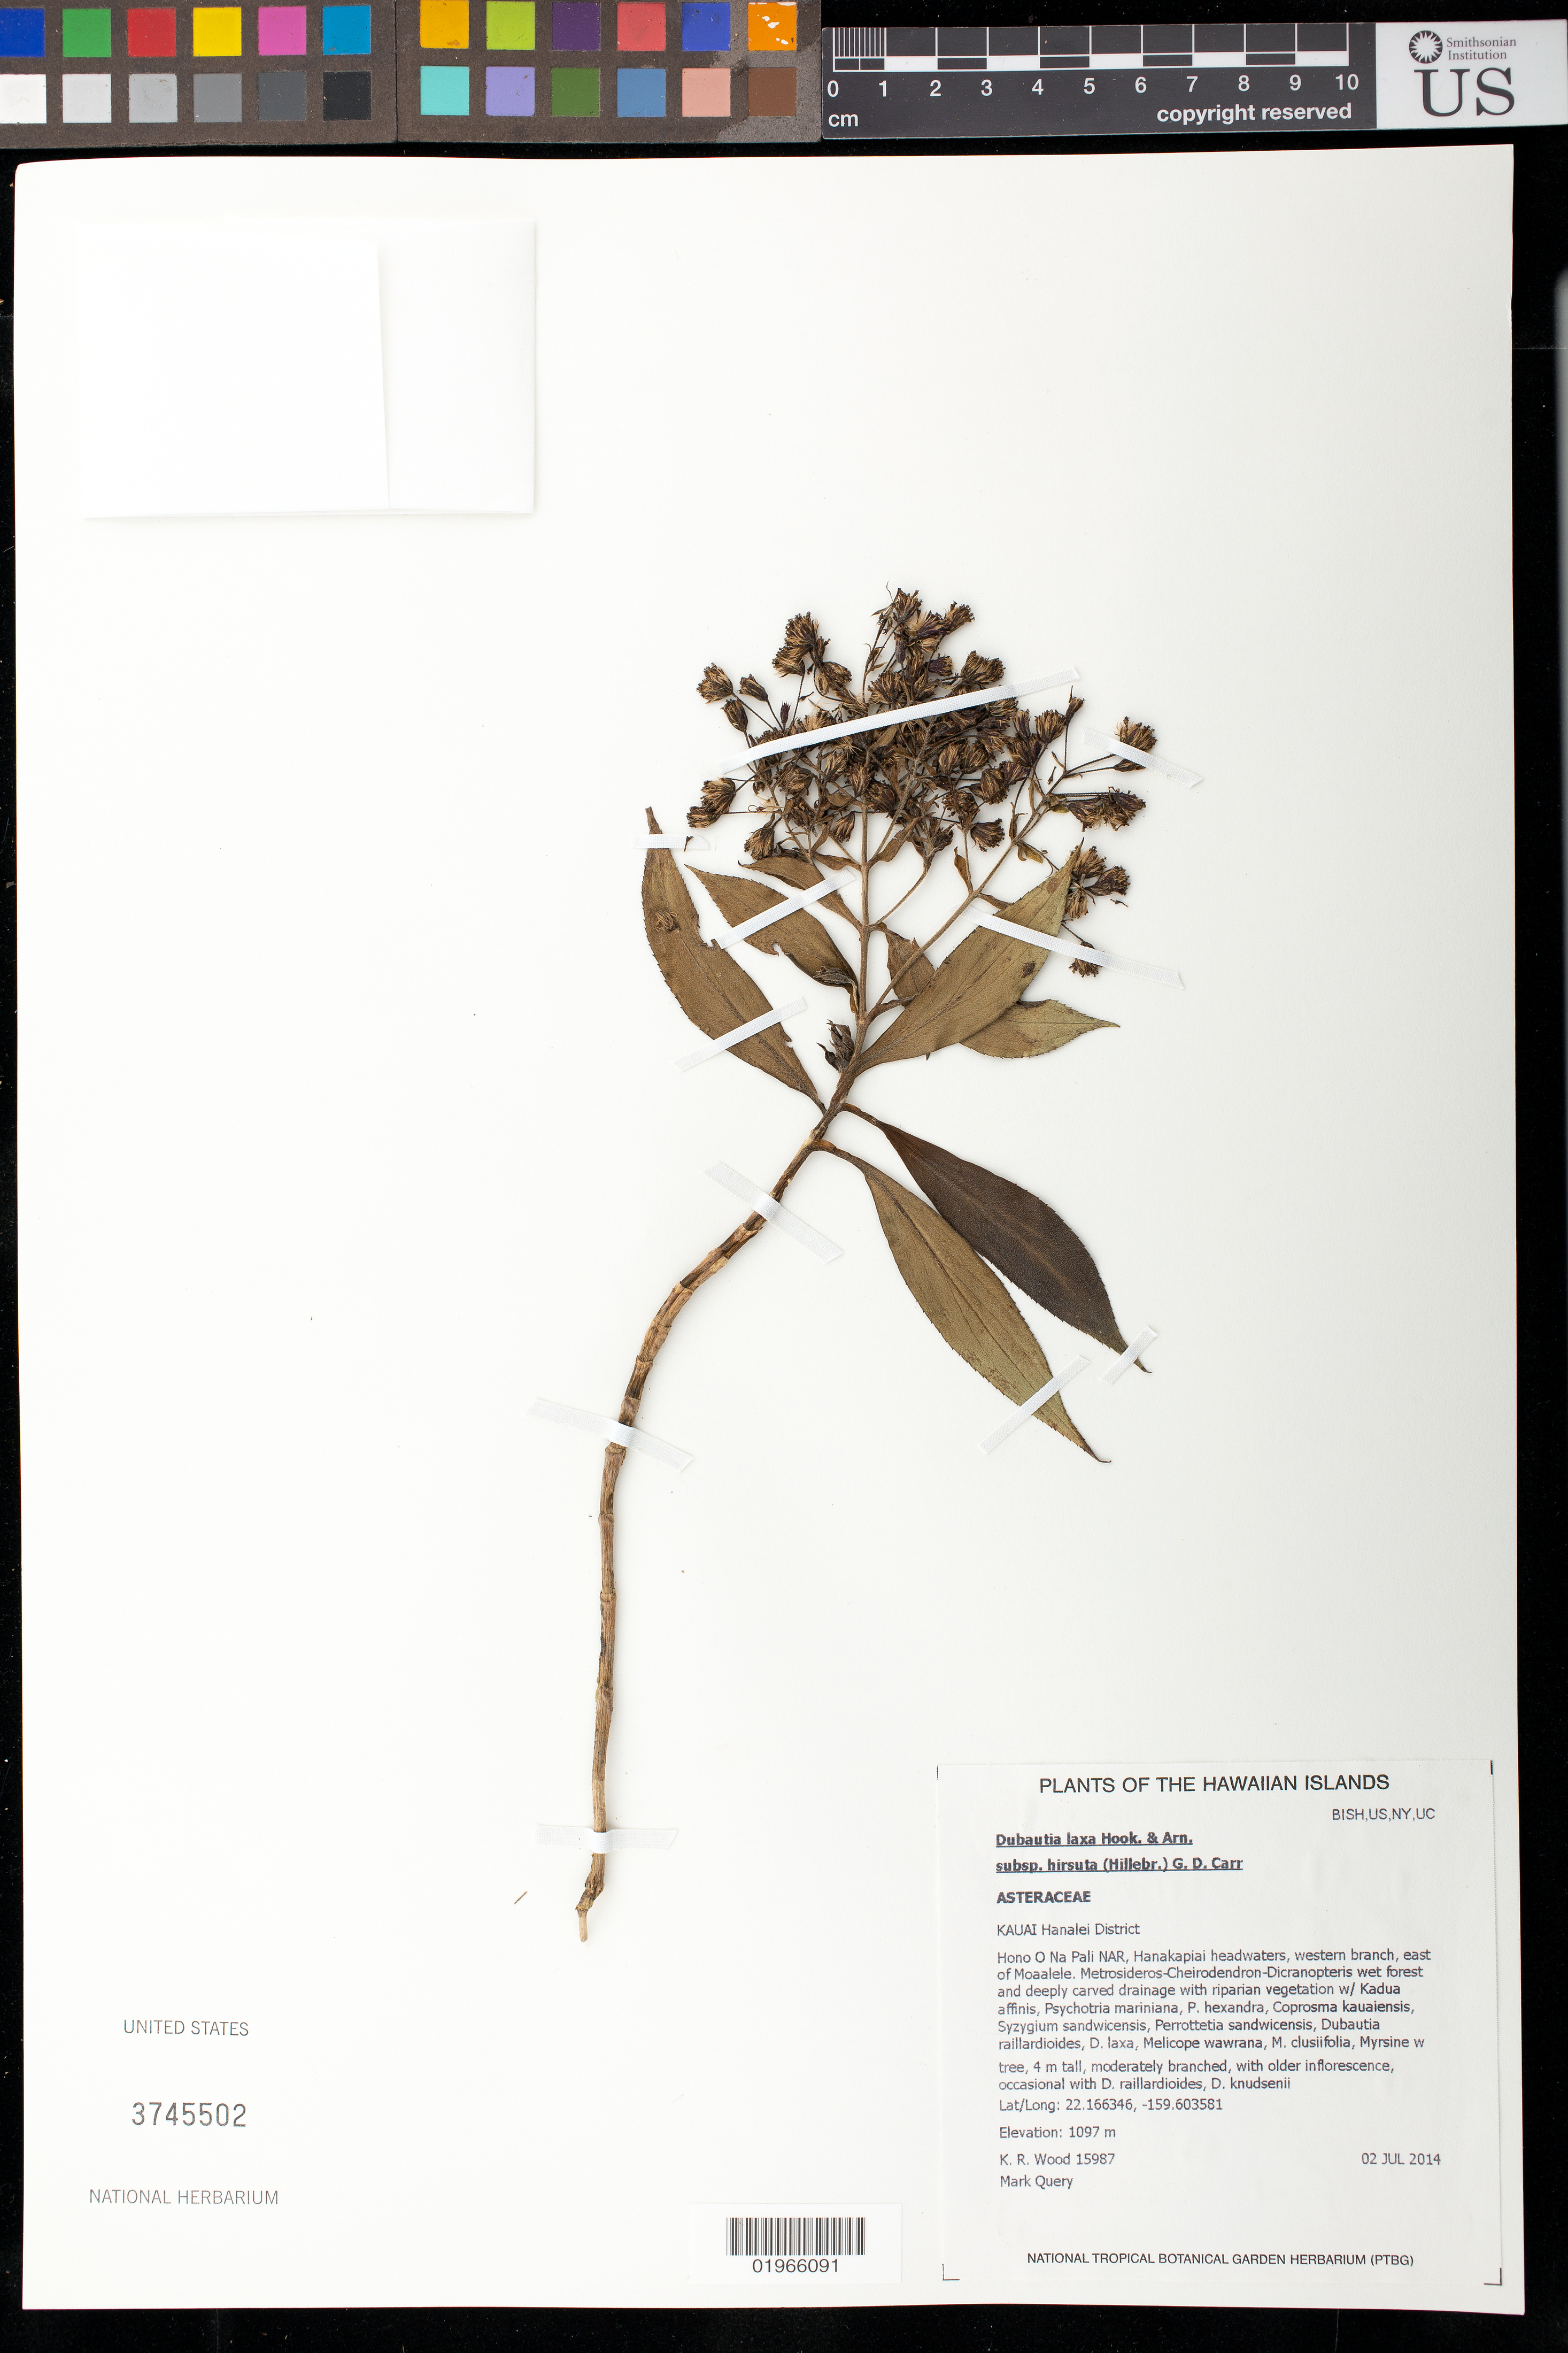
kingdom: Plantae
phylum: Tracheophyta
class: Magnoliopsida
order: Asterales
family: Asteraceae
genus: Dubautia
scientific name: Dubautia laxa subsp. hirsuta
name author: (Hillebr.) G.D. Carr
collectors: K. R. Wood & M. Query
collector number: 15987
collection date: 2014-07-02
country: United States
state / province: Hawaii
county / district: Kauai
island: Kaua'i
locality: Hanalei District, Hono O Na Pali NAR, Hanakapiai headwaters, eastern branch, east of Moaalele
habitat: Wet forest and deeply carved drainage with riparian vegetation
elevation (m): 1097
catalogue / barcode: US 3745502